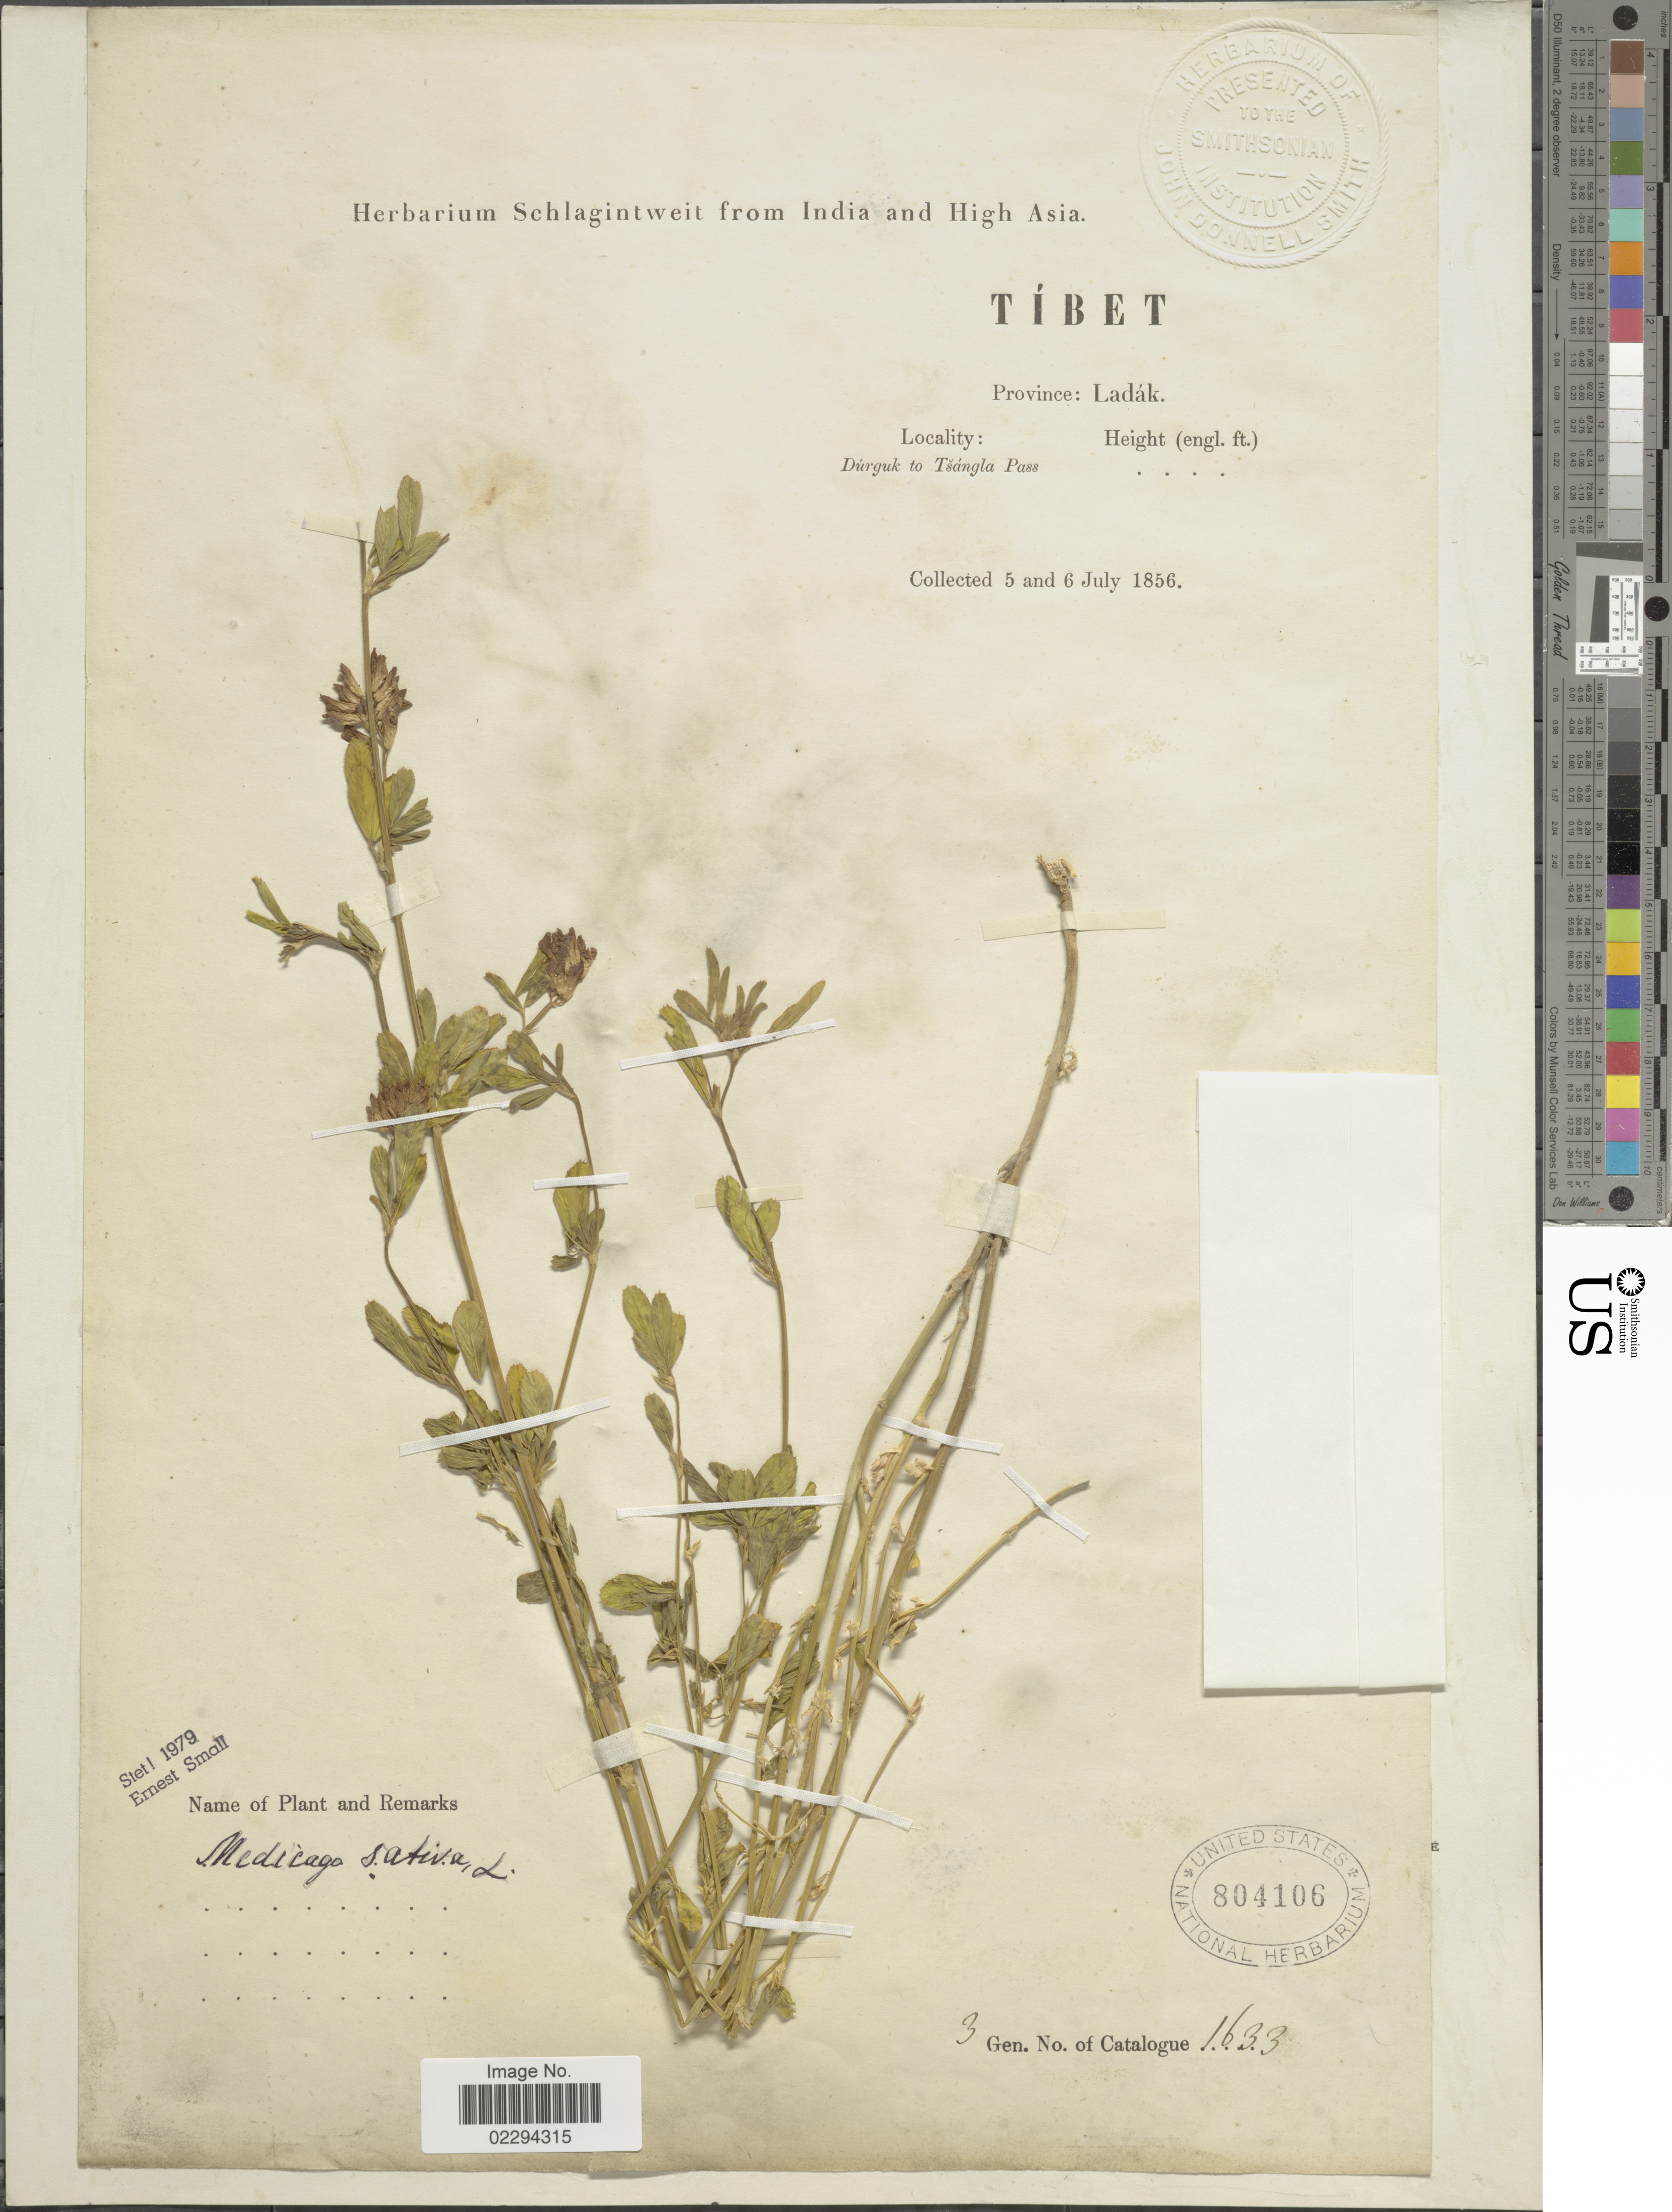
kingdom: Plantae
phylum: Tracheophyta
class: Magnoliopsida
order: Fabales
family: Fabaceae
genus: Medicago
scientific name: Medicago sativa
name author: L.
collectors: ex herb. Schlagintweit from India and High Asia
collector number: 3 Gen. No. of Catalogue 1633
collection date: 1856-07-05/1856-07-06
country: India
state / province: Ladakh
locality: Tibet, Province Ladak, Durguk to Tsangla Pass.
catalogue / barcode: US 804106